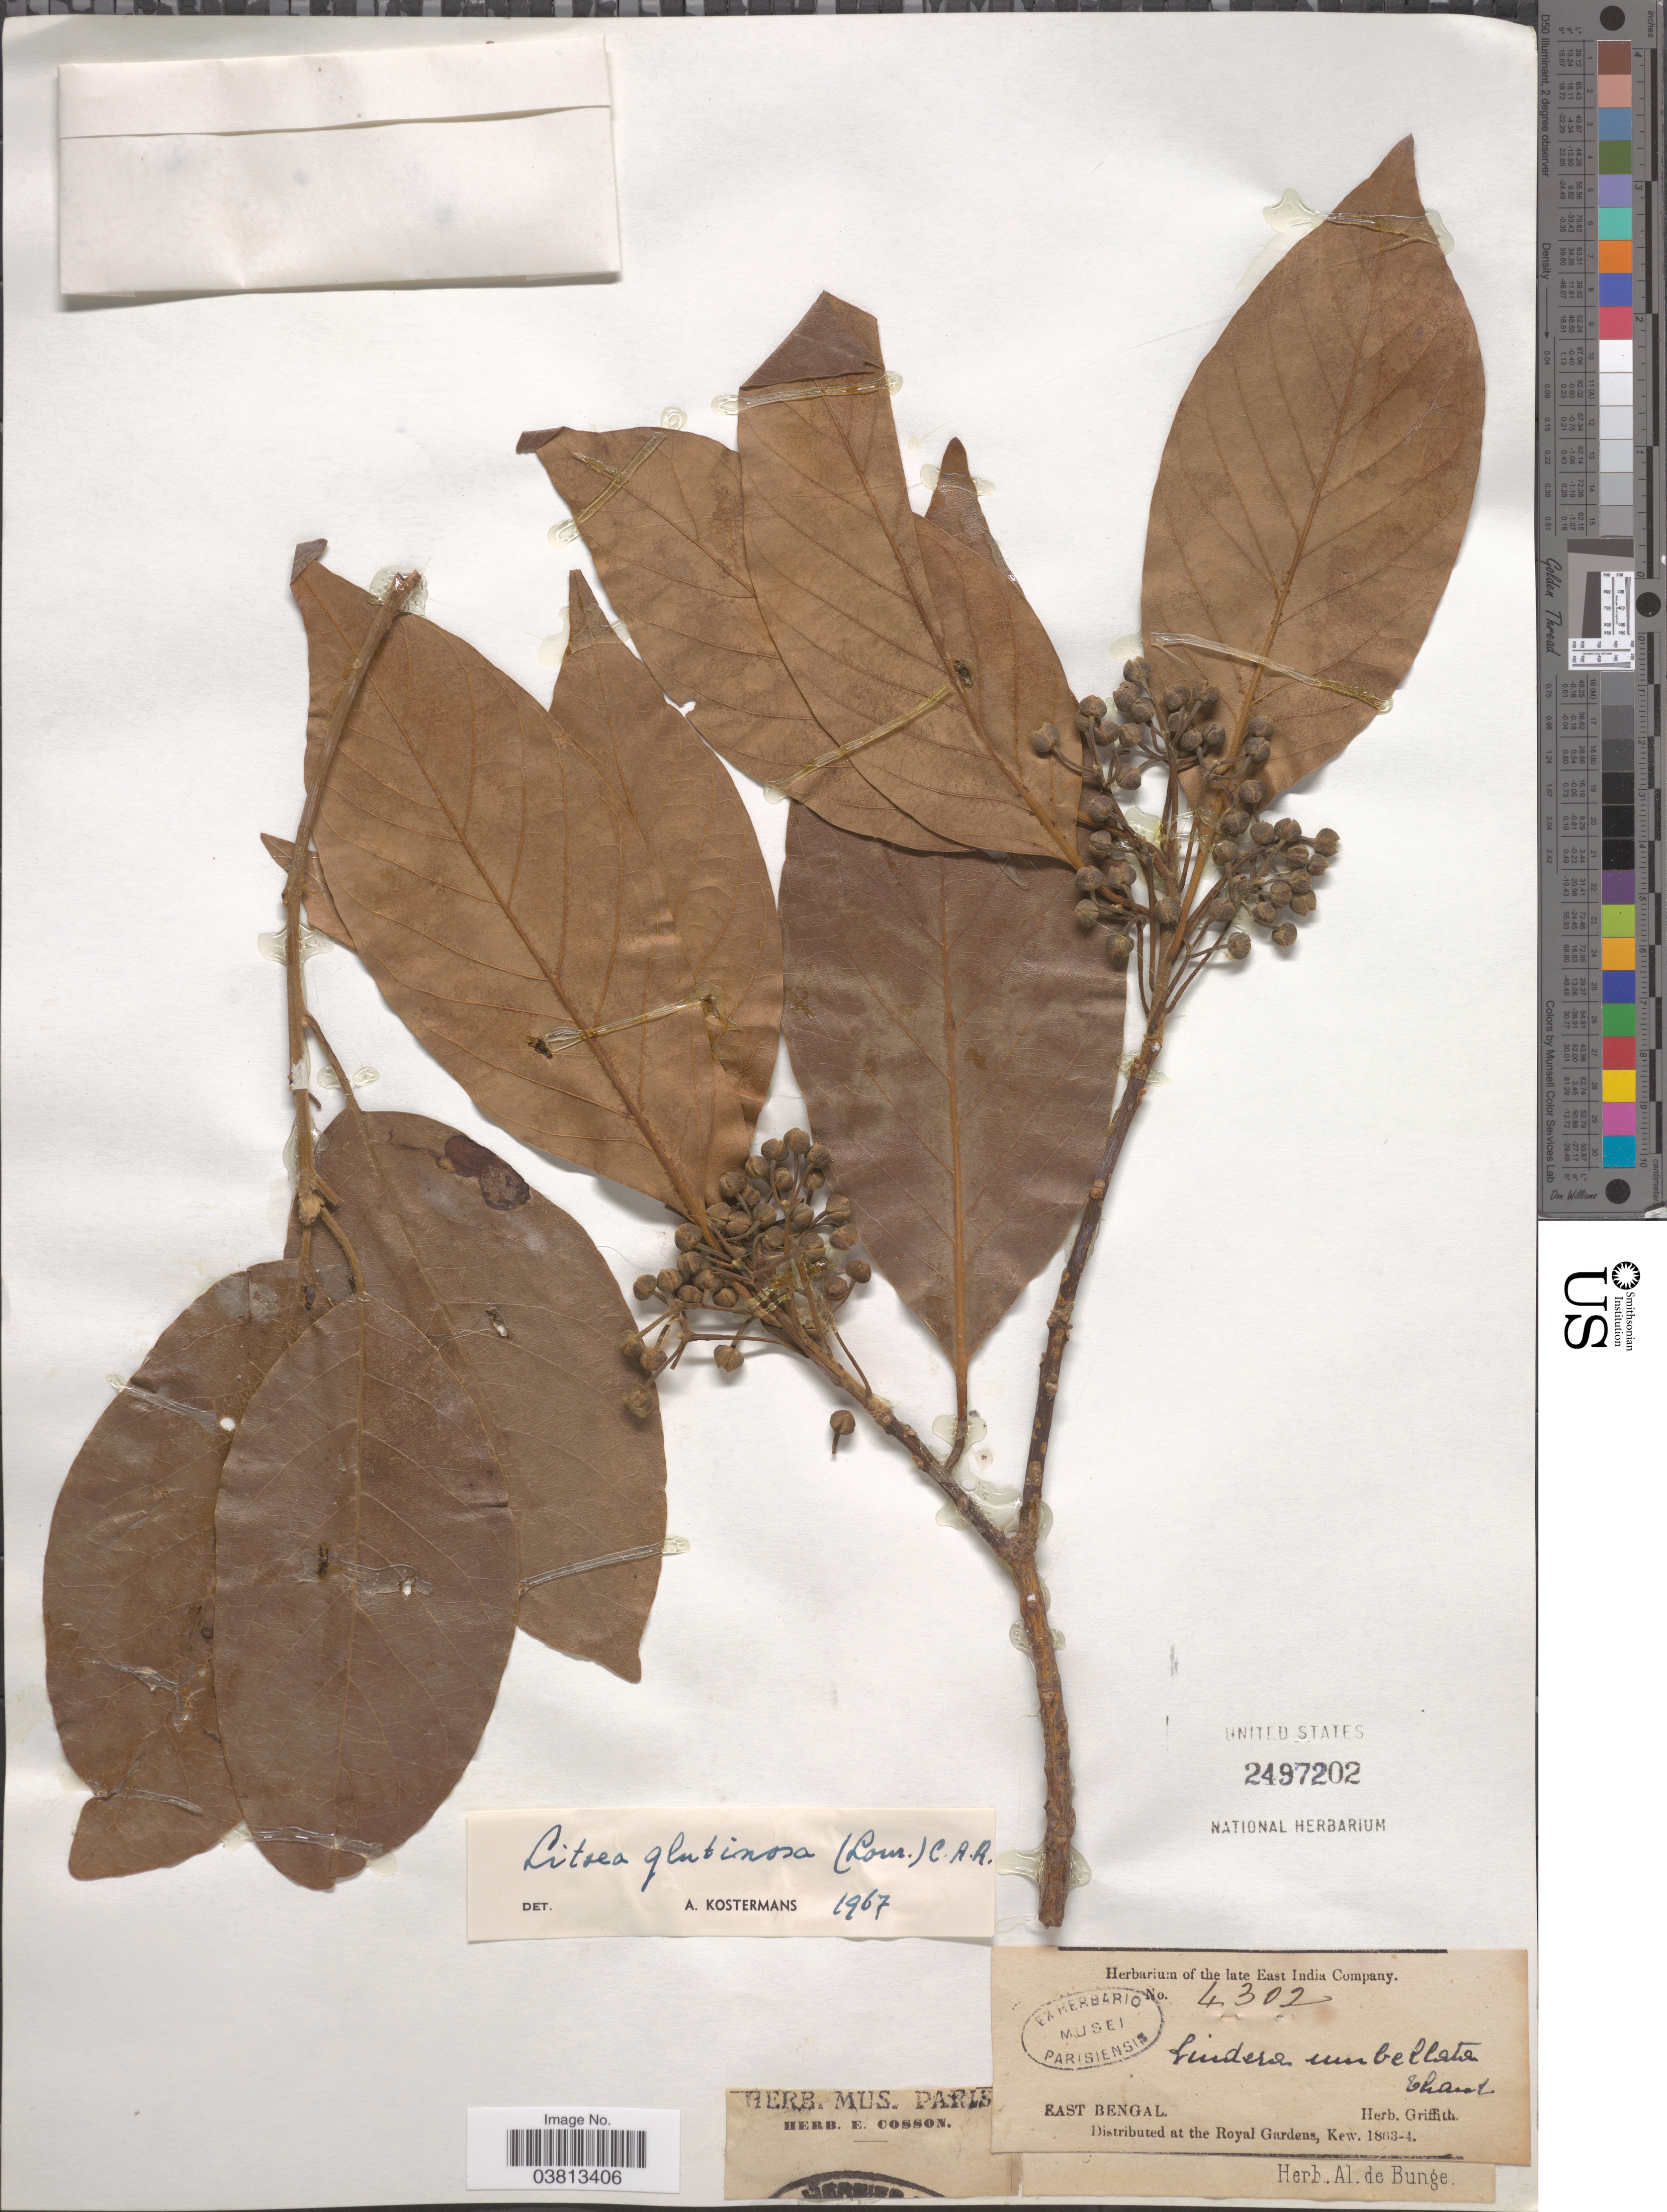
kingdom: Plantae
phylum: Tracheophyta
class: Magnoliopsida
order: Laurales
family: Lauraceae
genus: Litsea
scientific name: Litsea glutinosa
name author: (Lour.) C.B. Rob.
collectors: ex herb. Griffith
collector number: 4302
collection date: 1863/1864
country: India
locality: East Bengal.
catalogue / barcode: US 2497202